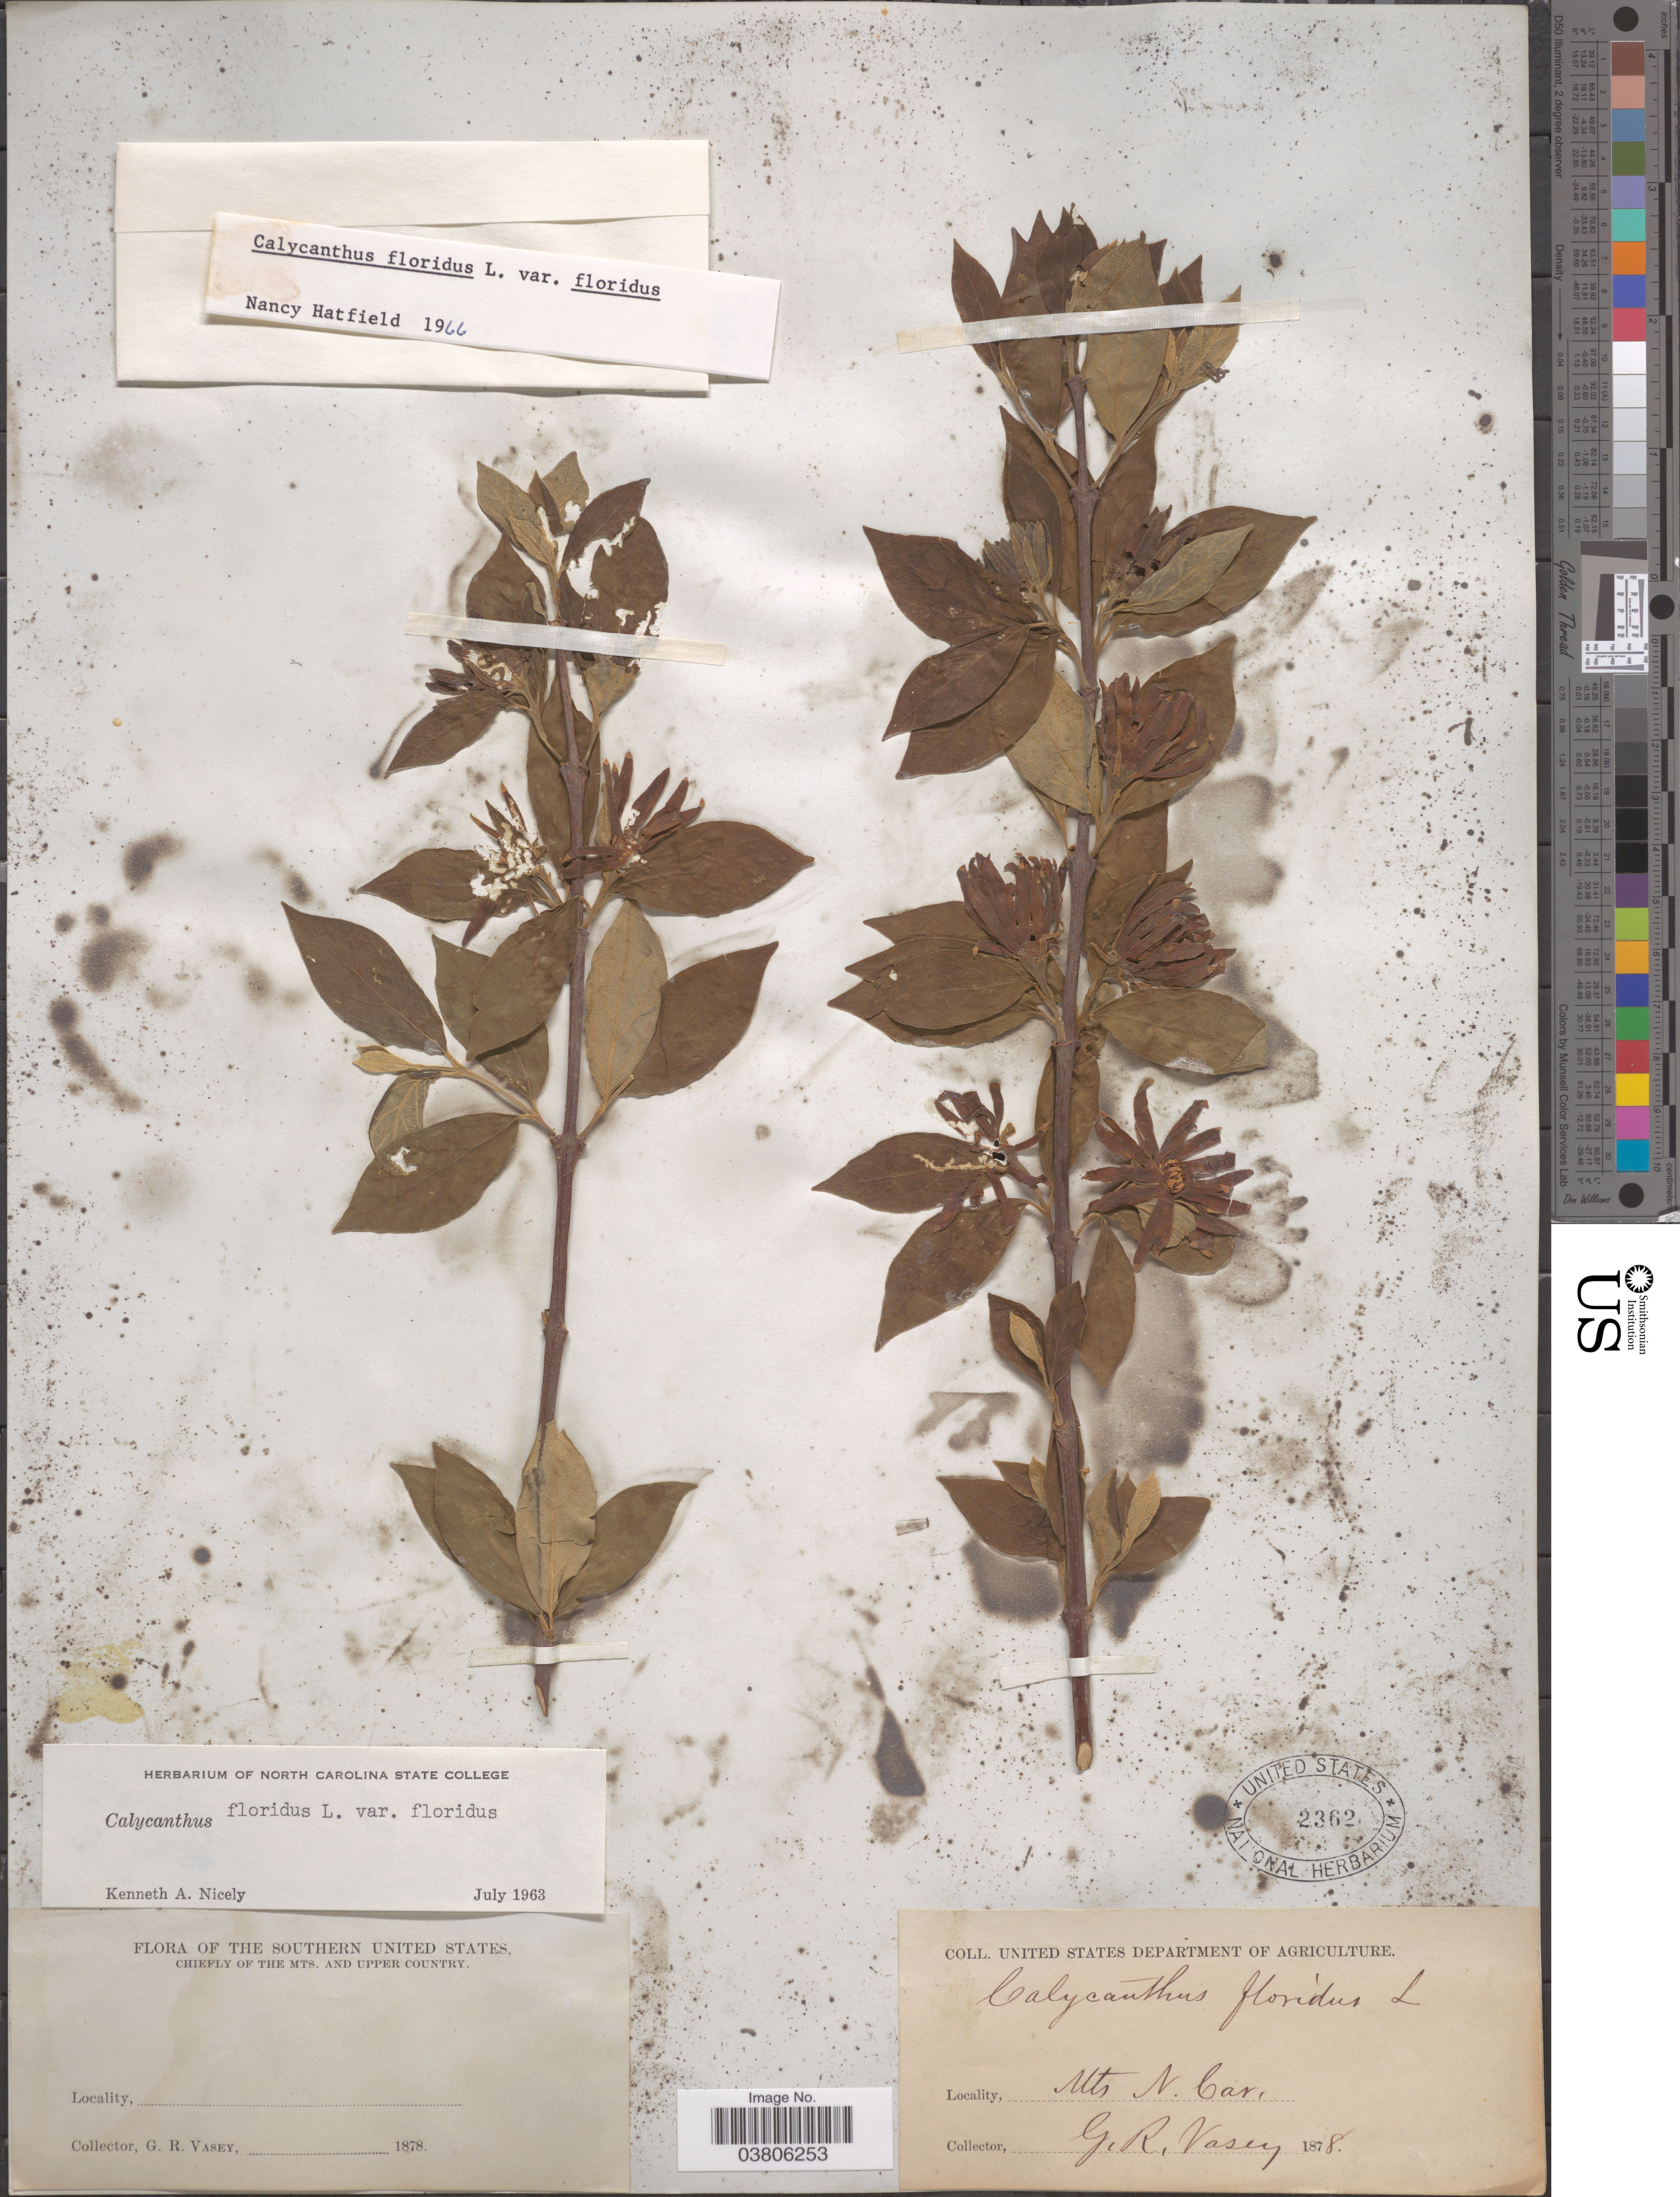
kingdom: Plantae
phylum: Tracheophyta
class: Magnoliopsida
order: Laurales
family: Calycanthaceae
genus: Calycanthus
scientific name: Calycanthus floridus var. floridus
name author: L.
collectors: G. R. Vasey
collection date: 1878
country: United States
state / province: North Carolina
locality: The Southern United States, Chiefly of the mts. and upper country. Mts. N. Car.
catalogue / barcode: US 2362